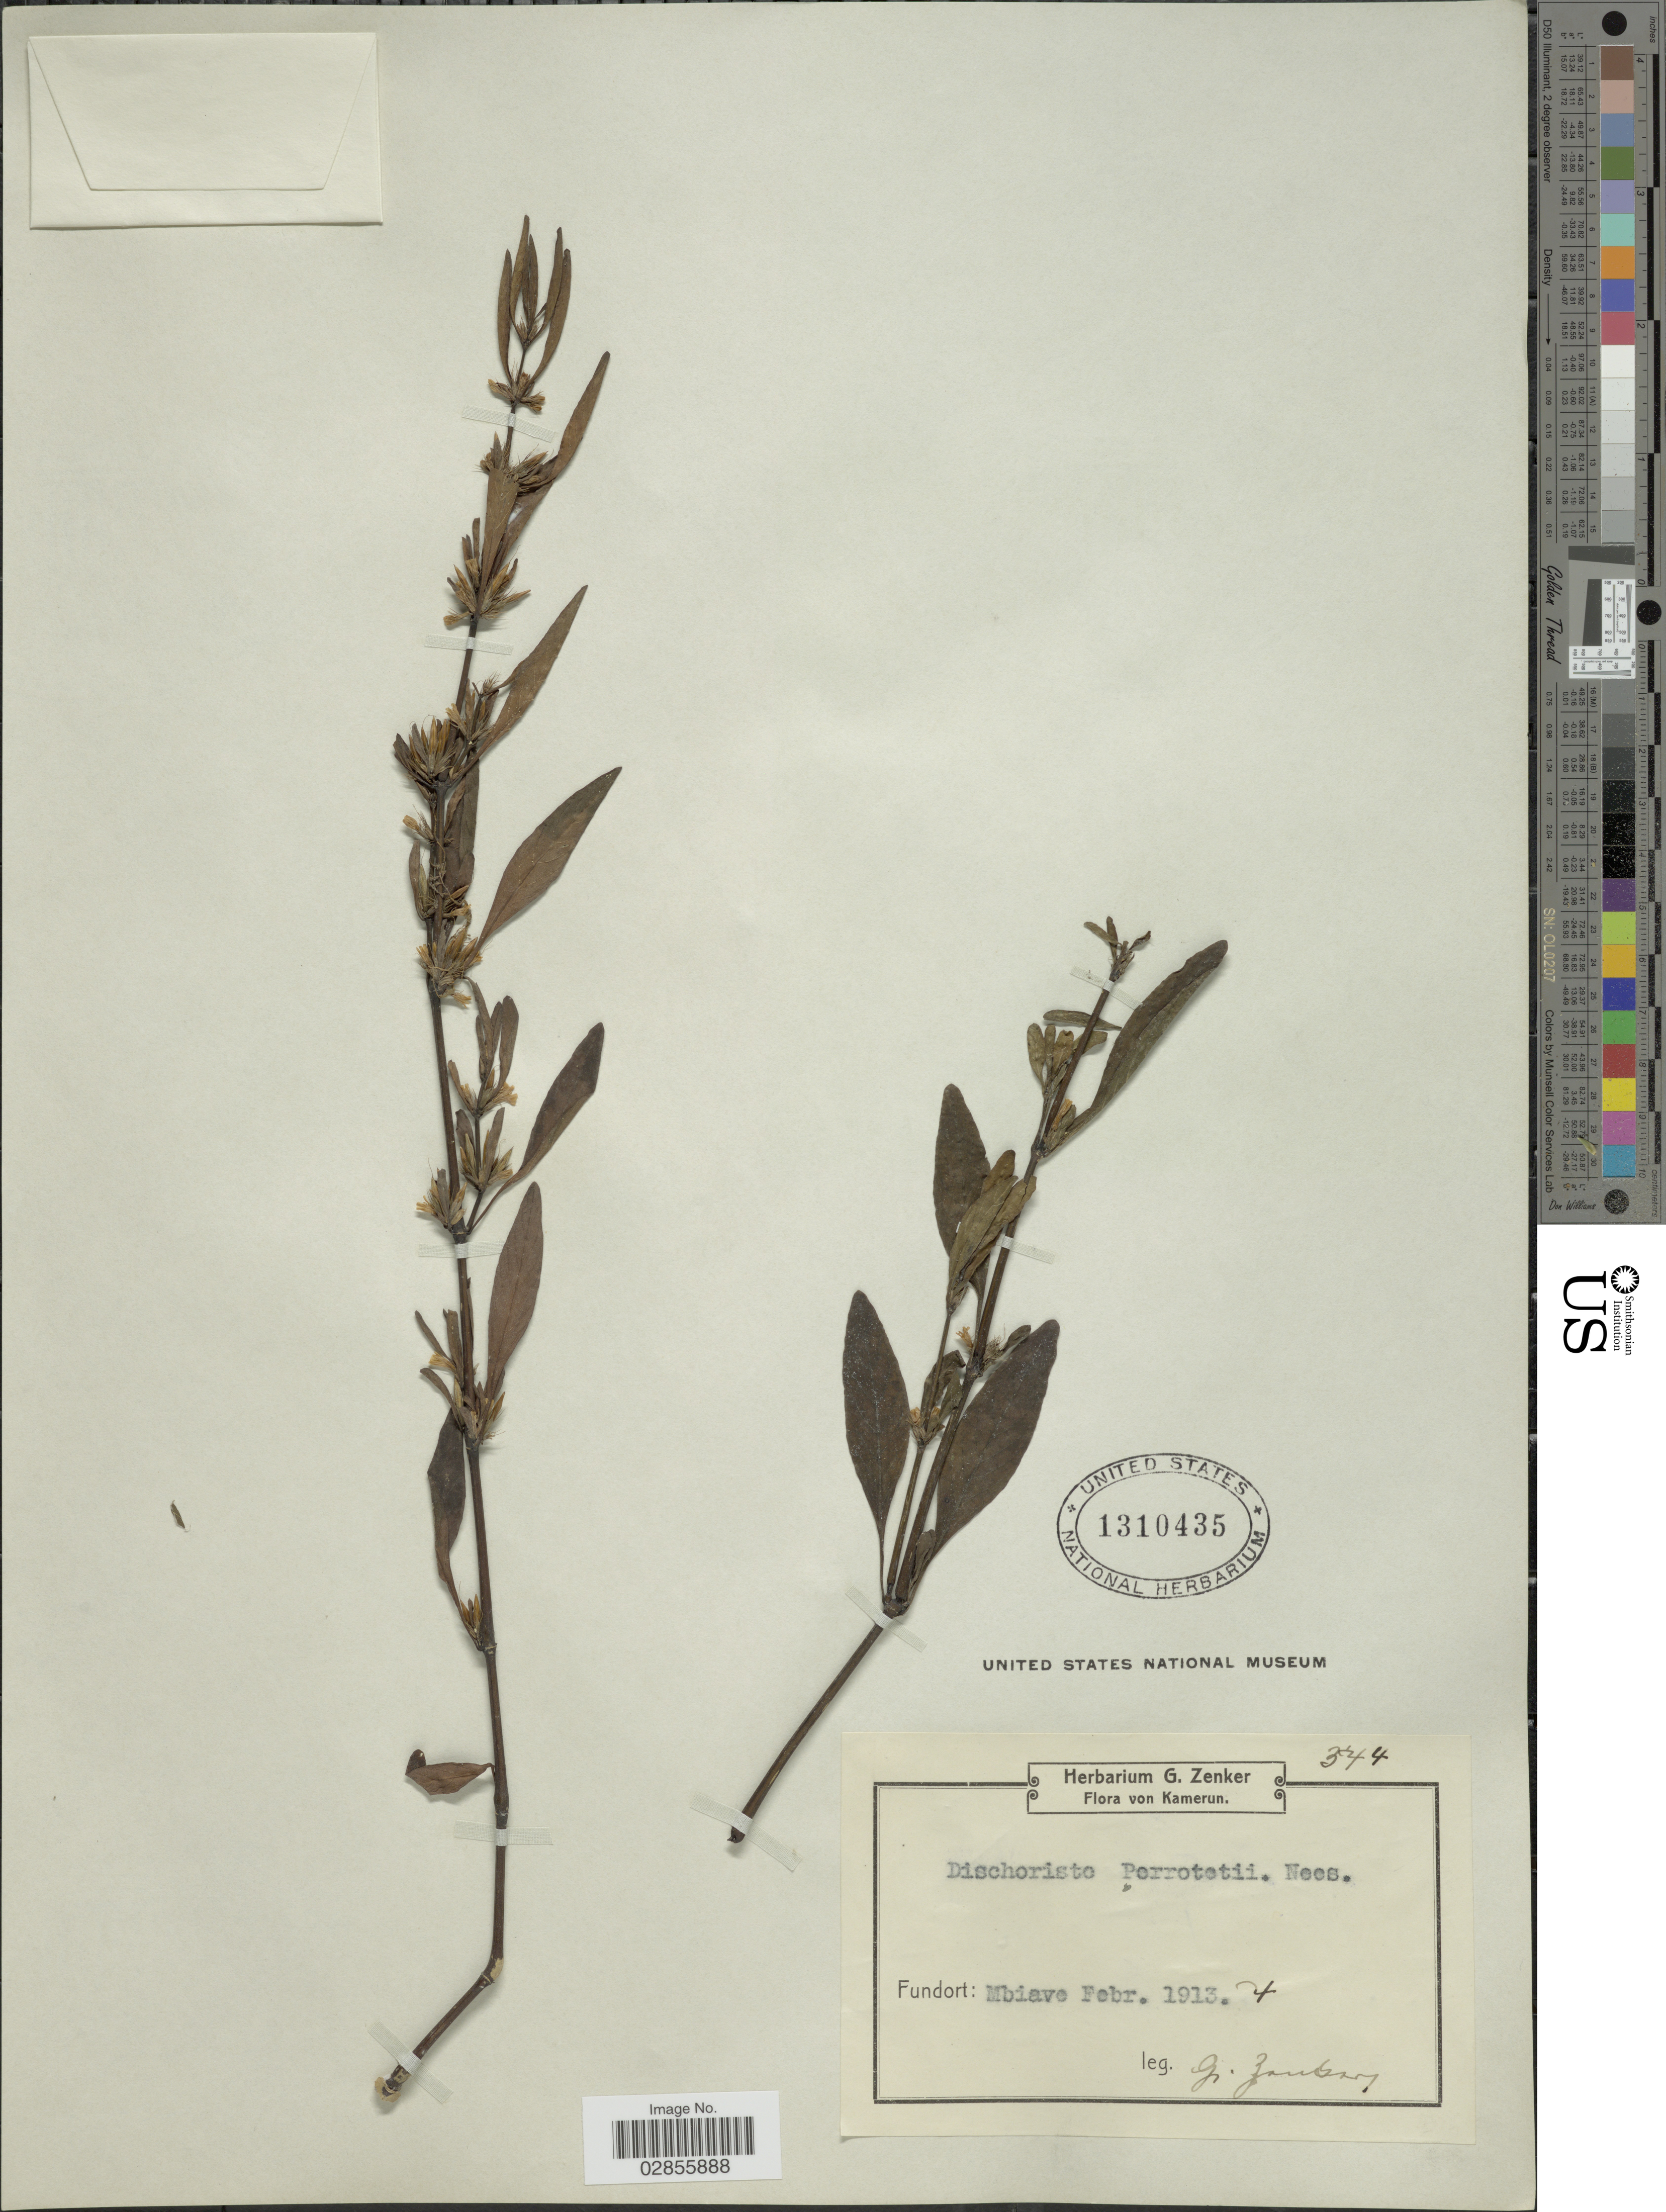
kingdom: Plantae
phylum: Tracheophyta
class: Magnoliopsida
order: Lamiales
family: Acanthaceae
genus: Dyschoriste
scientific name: Dyschoriste nagchana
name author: (Nees) Bennet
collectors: G. A. Zenker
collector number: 344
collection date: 1913-02-04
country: Cameroon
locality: Mbiave.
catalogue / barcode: US 1310435